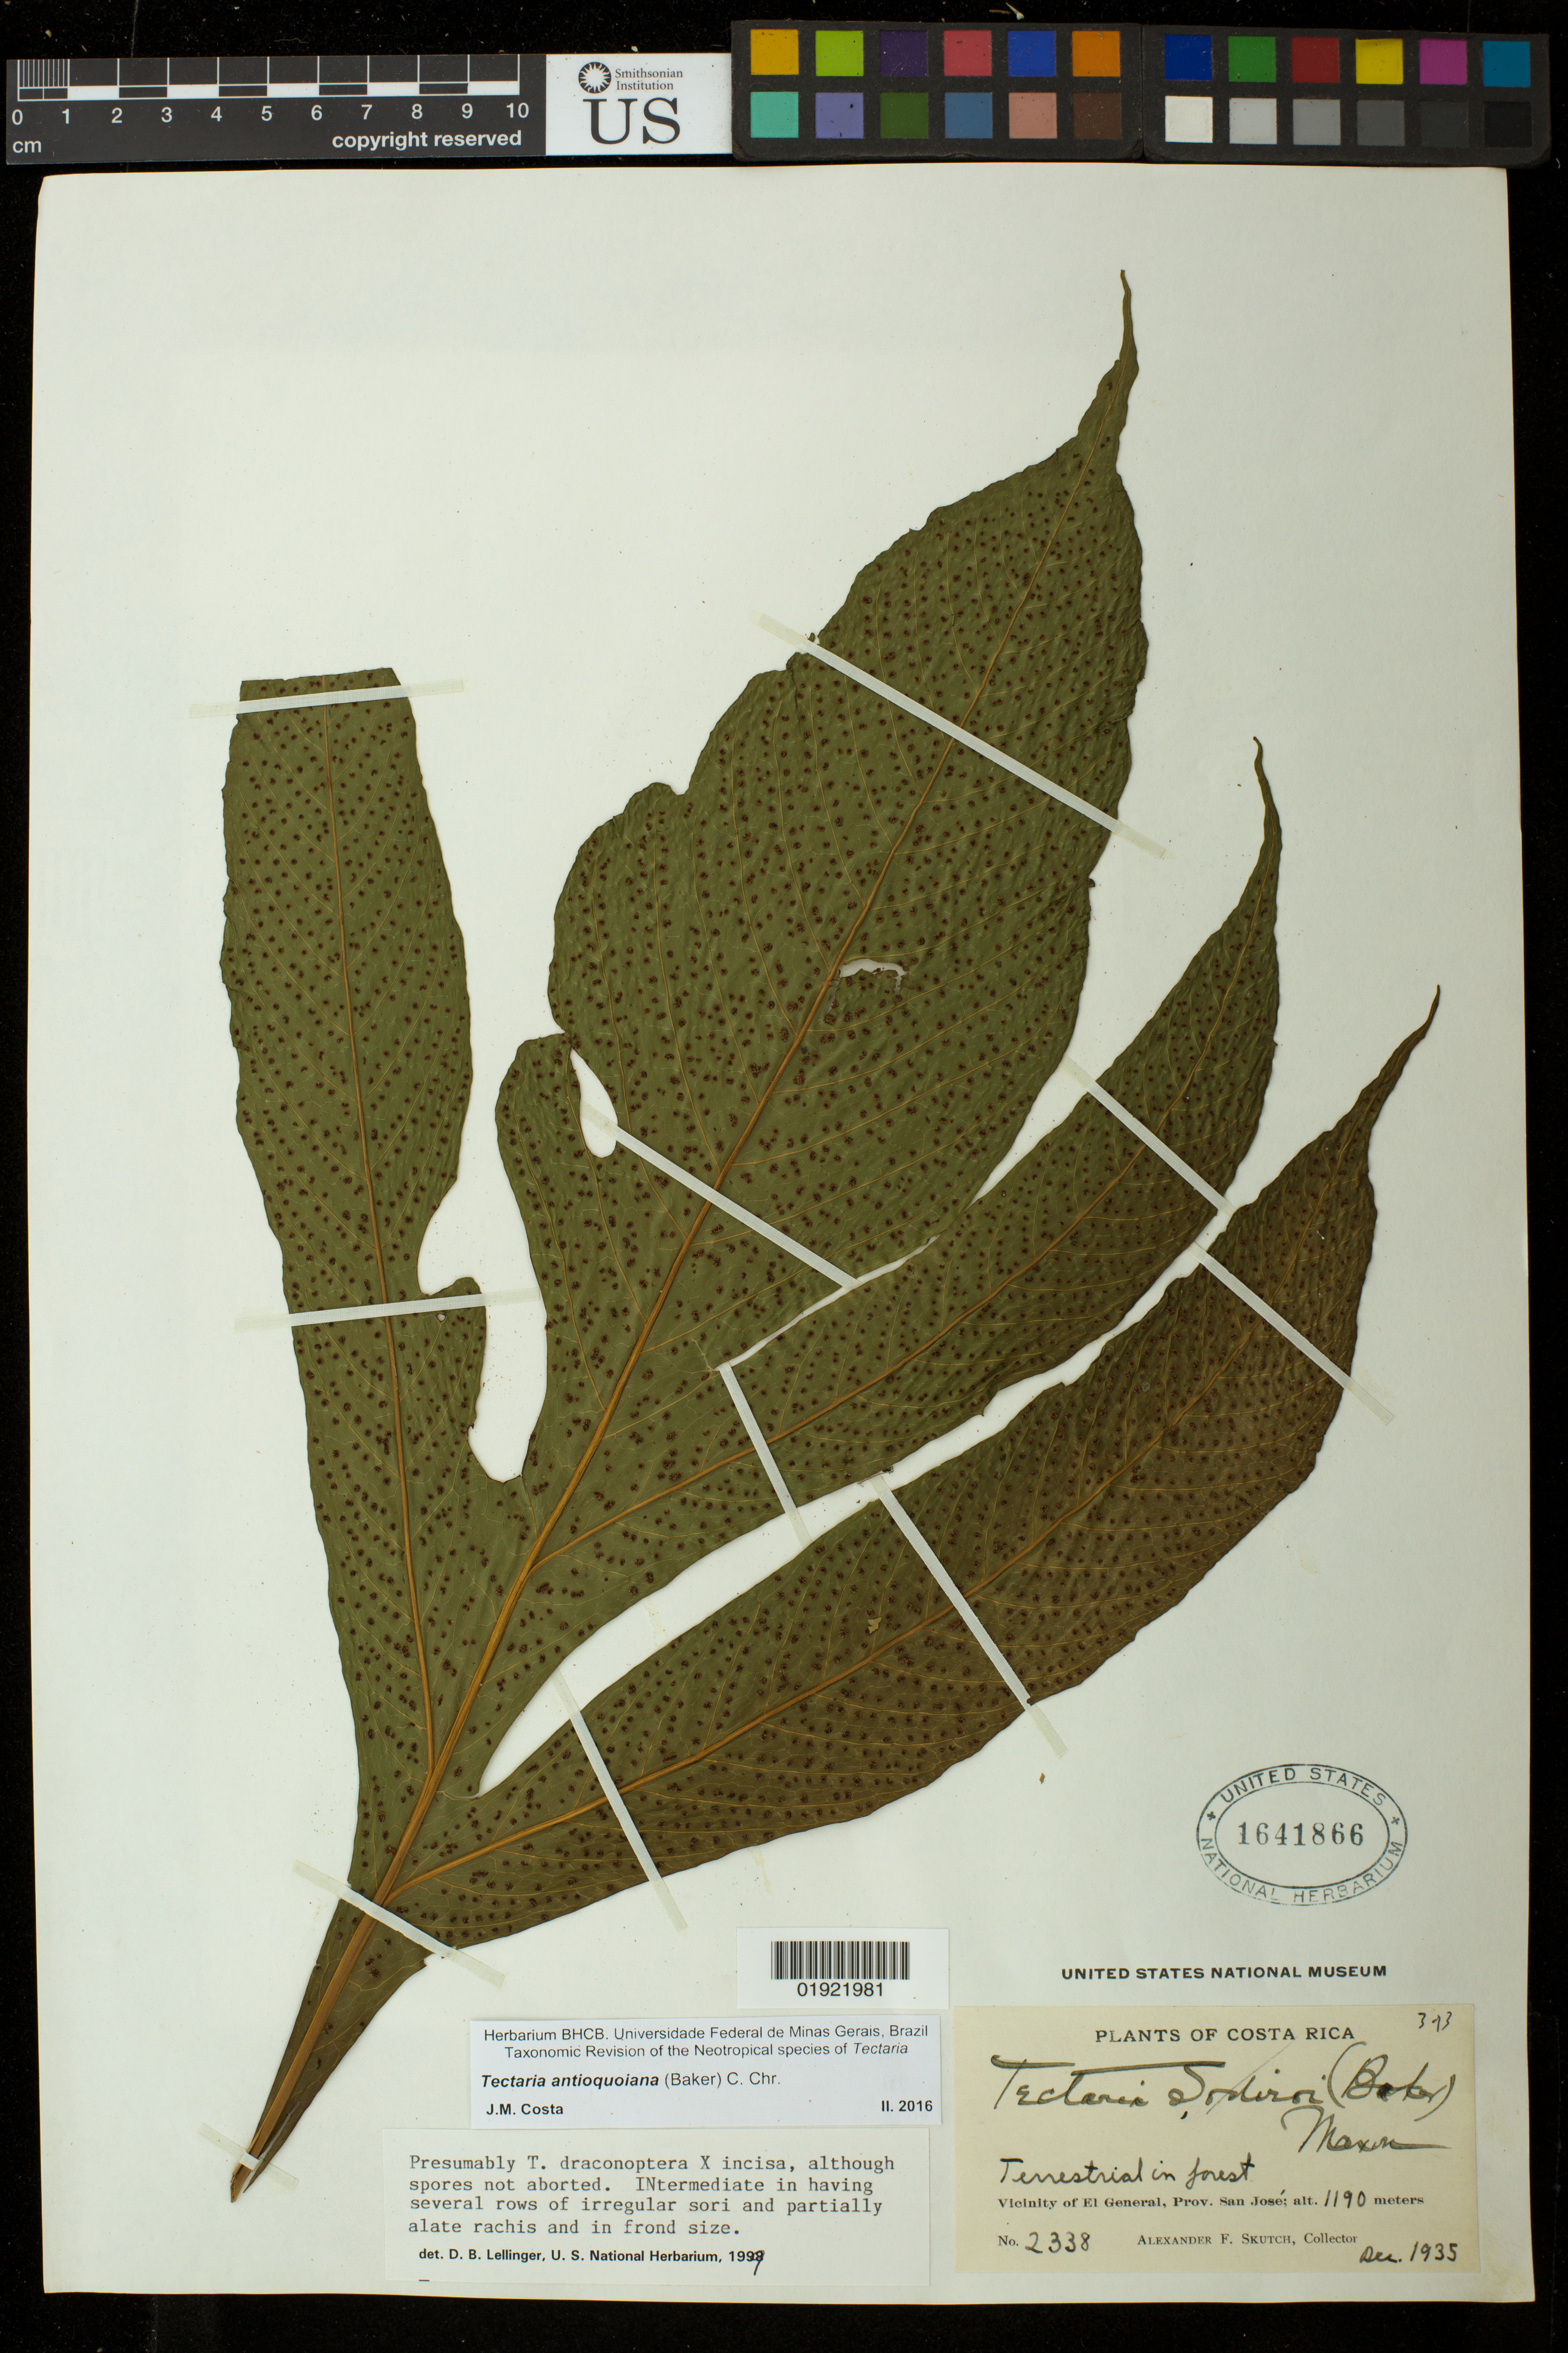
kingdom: Plantae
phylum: Tracheophyta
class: Polypodiopsida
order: Polypodiales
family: Tectariaceae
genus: Tectaria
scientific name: Tectaria antioquoiana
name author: (Baker) C. Chr.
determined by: Costa, J. M.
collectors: A. F. Skutch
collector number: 2338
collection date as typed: Dec. 1935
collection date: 1935-12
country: Costa Rica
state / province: San José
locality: Vicinity of El General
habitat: in forest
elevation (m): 1190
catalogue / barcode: US 1641866